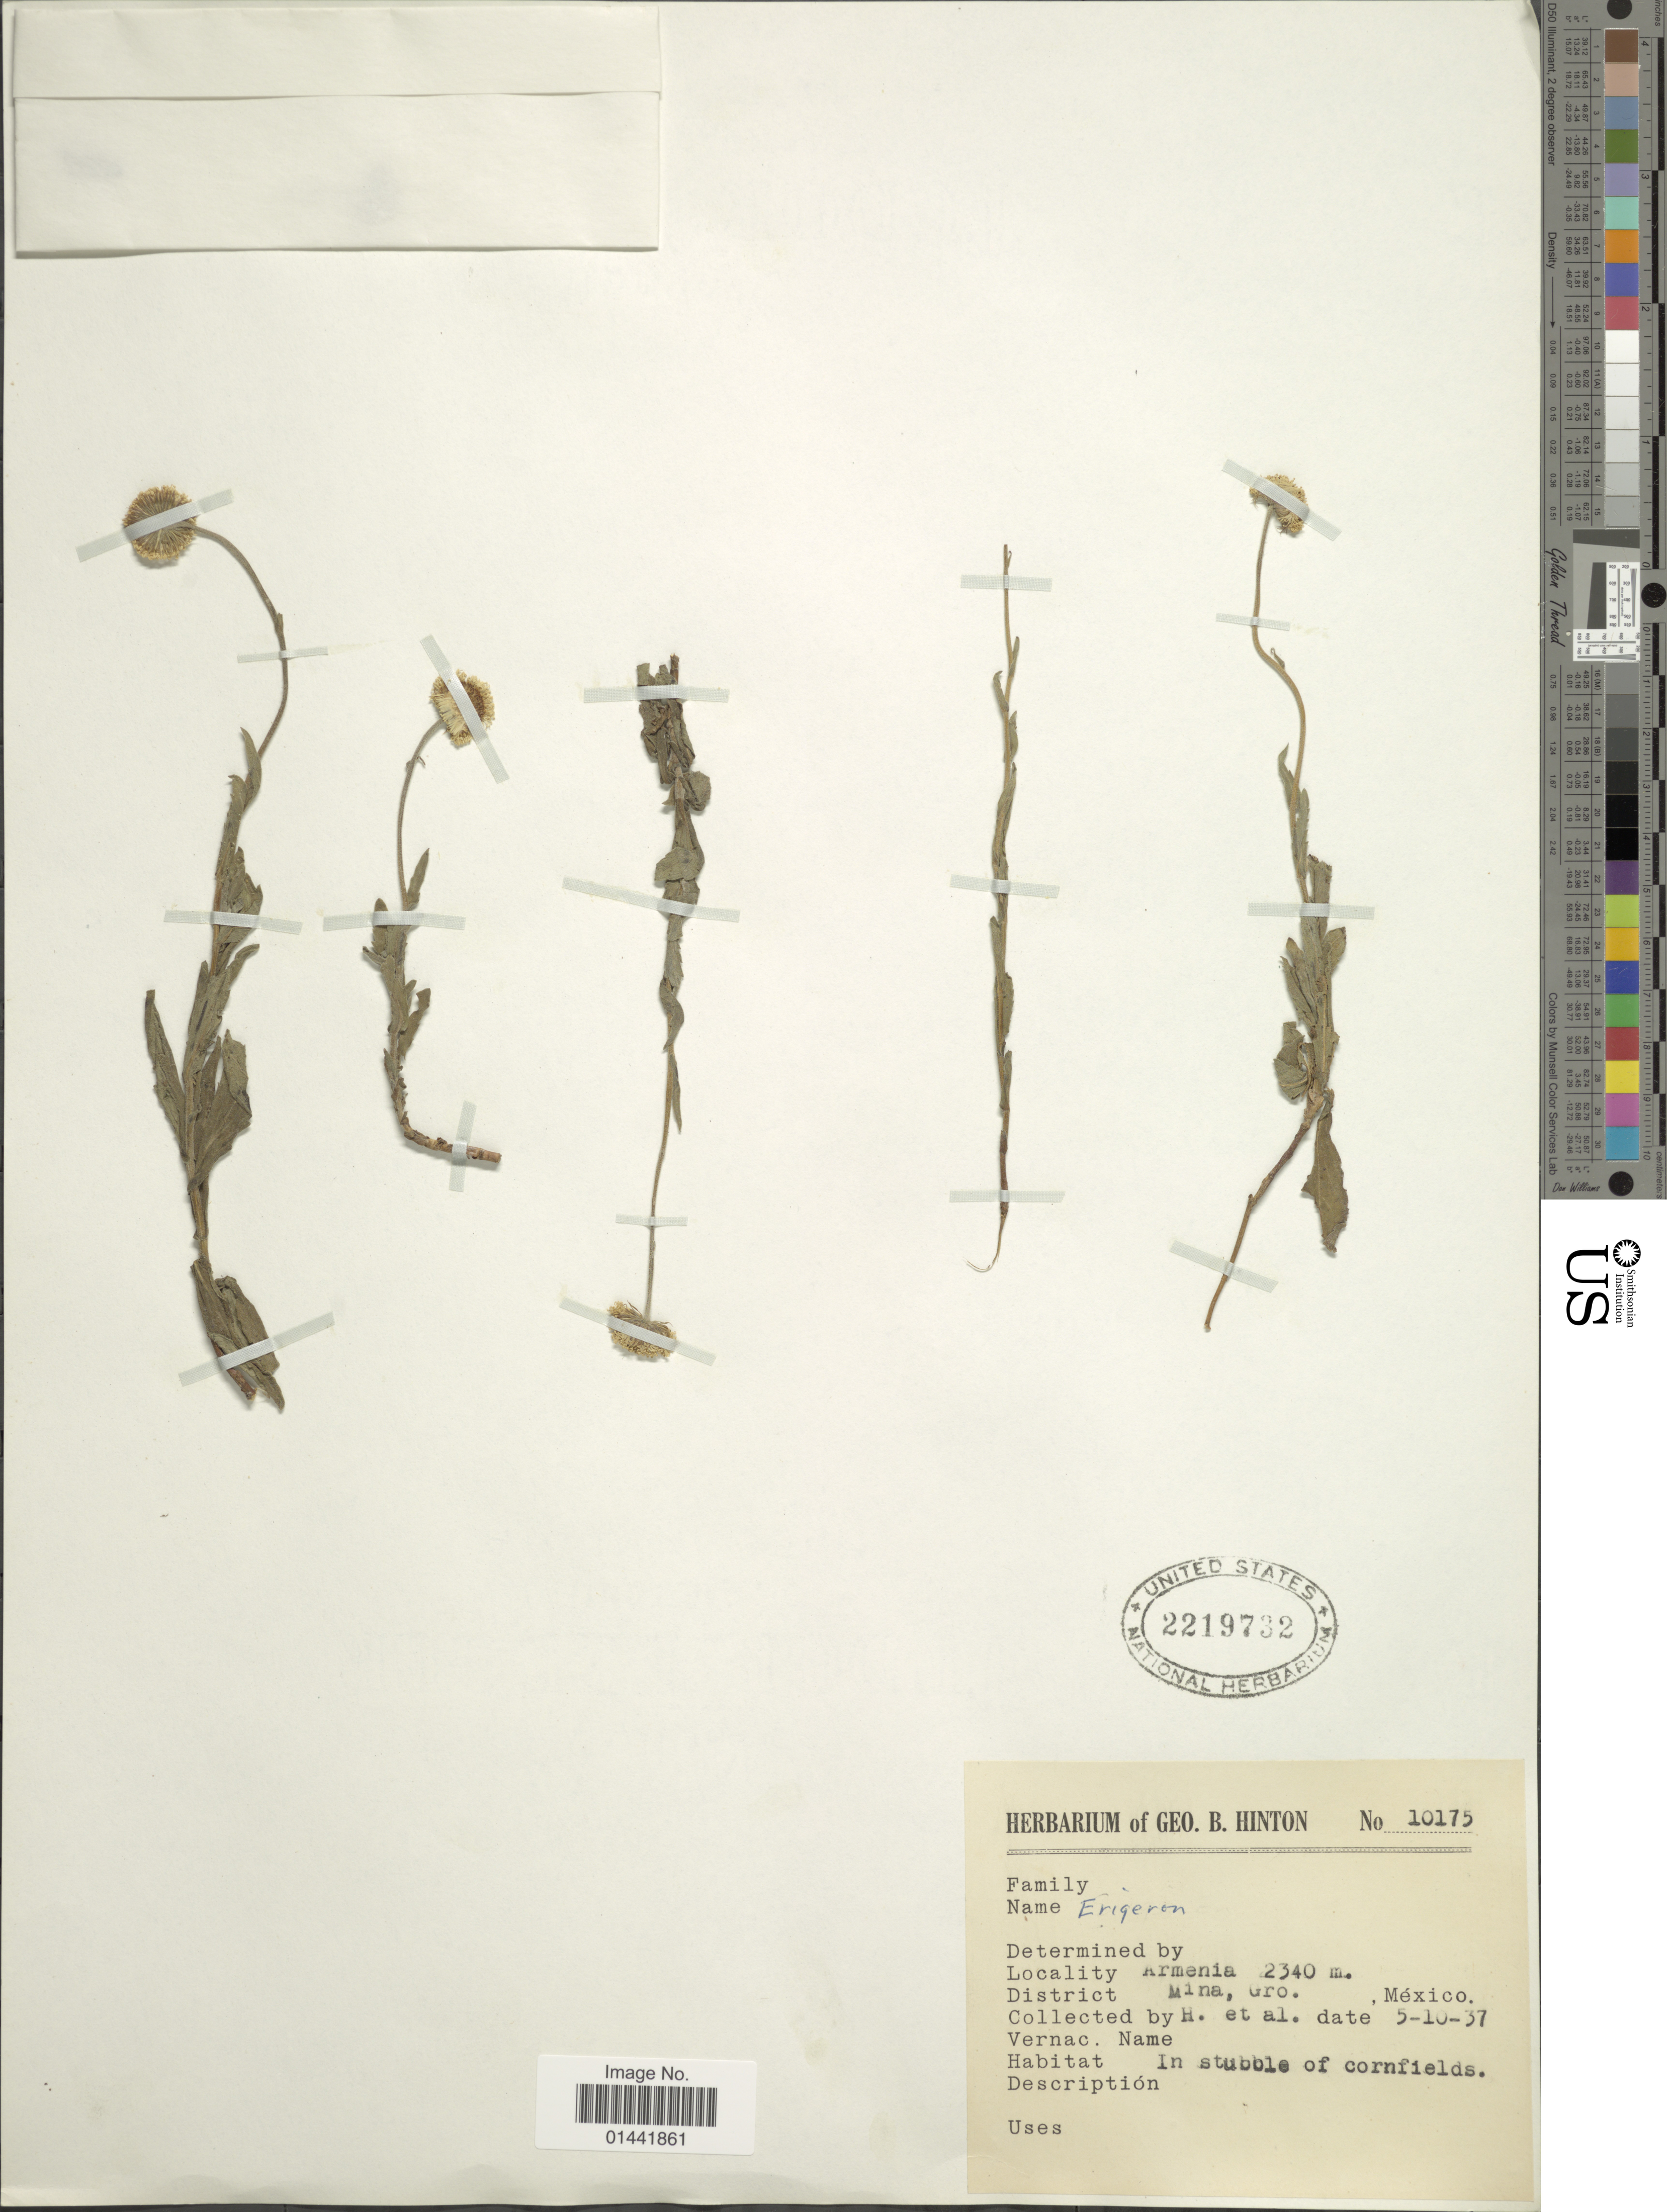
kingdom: Plantae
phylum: Tracheophyta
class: Magnoliopsida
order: Asterales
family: Asteraceae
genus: Erigeron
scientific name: Erigeron scaposus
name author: DC.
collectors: G. B. Hinton & et al.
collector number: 10175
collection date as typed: Transcribed d/m/y: 5/10/37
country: Mexico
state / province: Guerrero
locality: Armenia, District Mina, in stubble of cornfields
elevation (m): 2340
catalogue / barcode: US 2219732